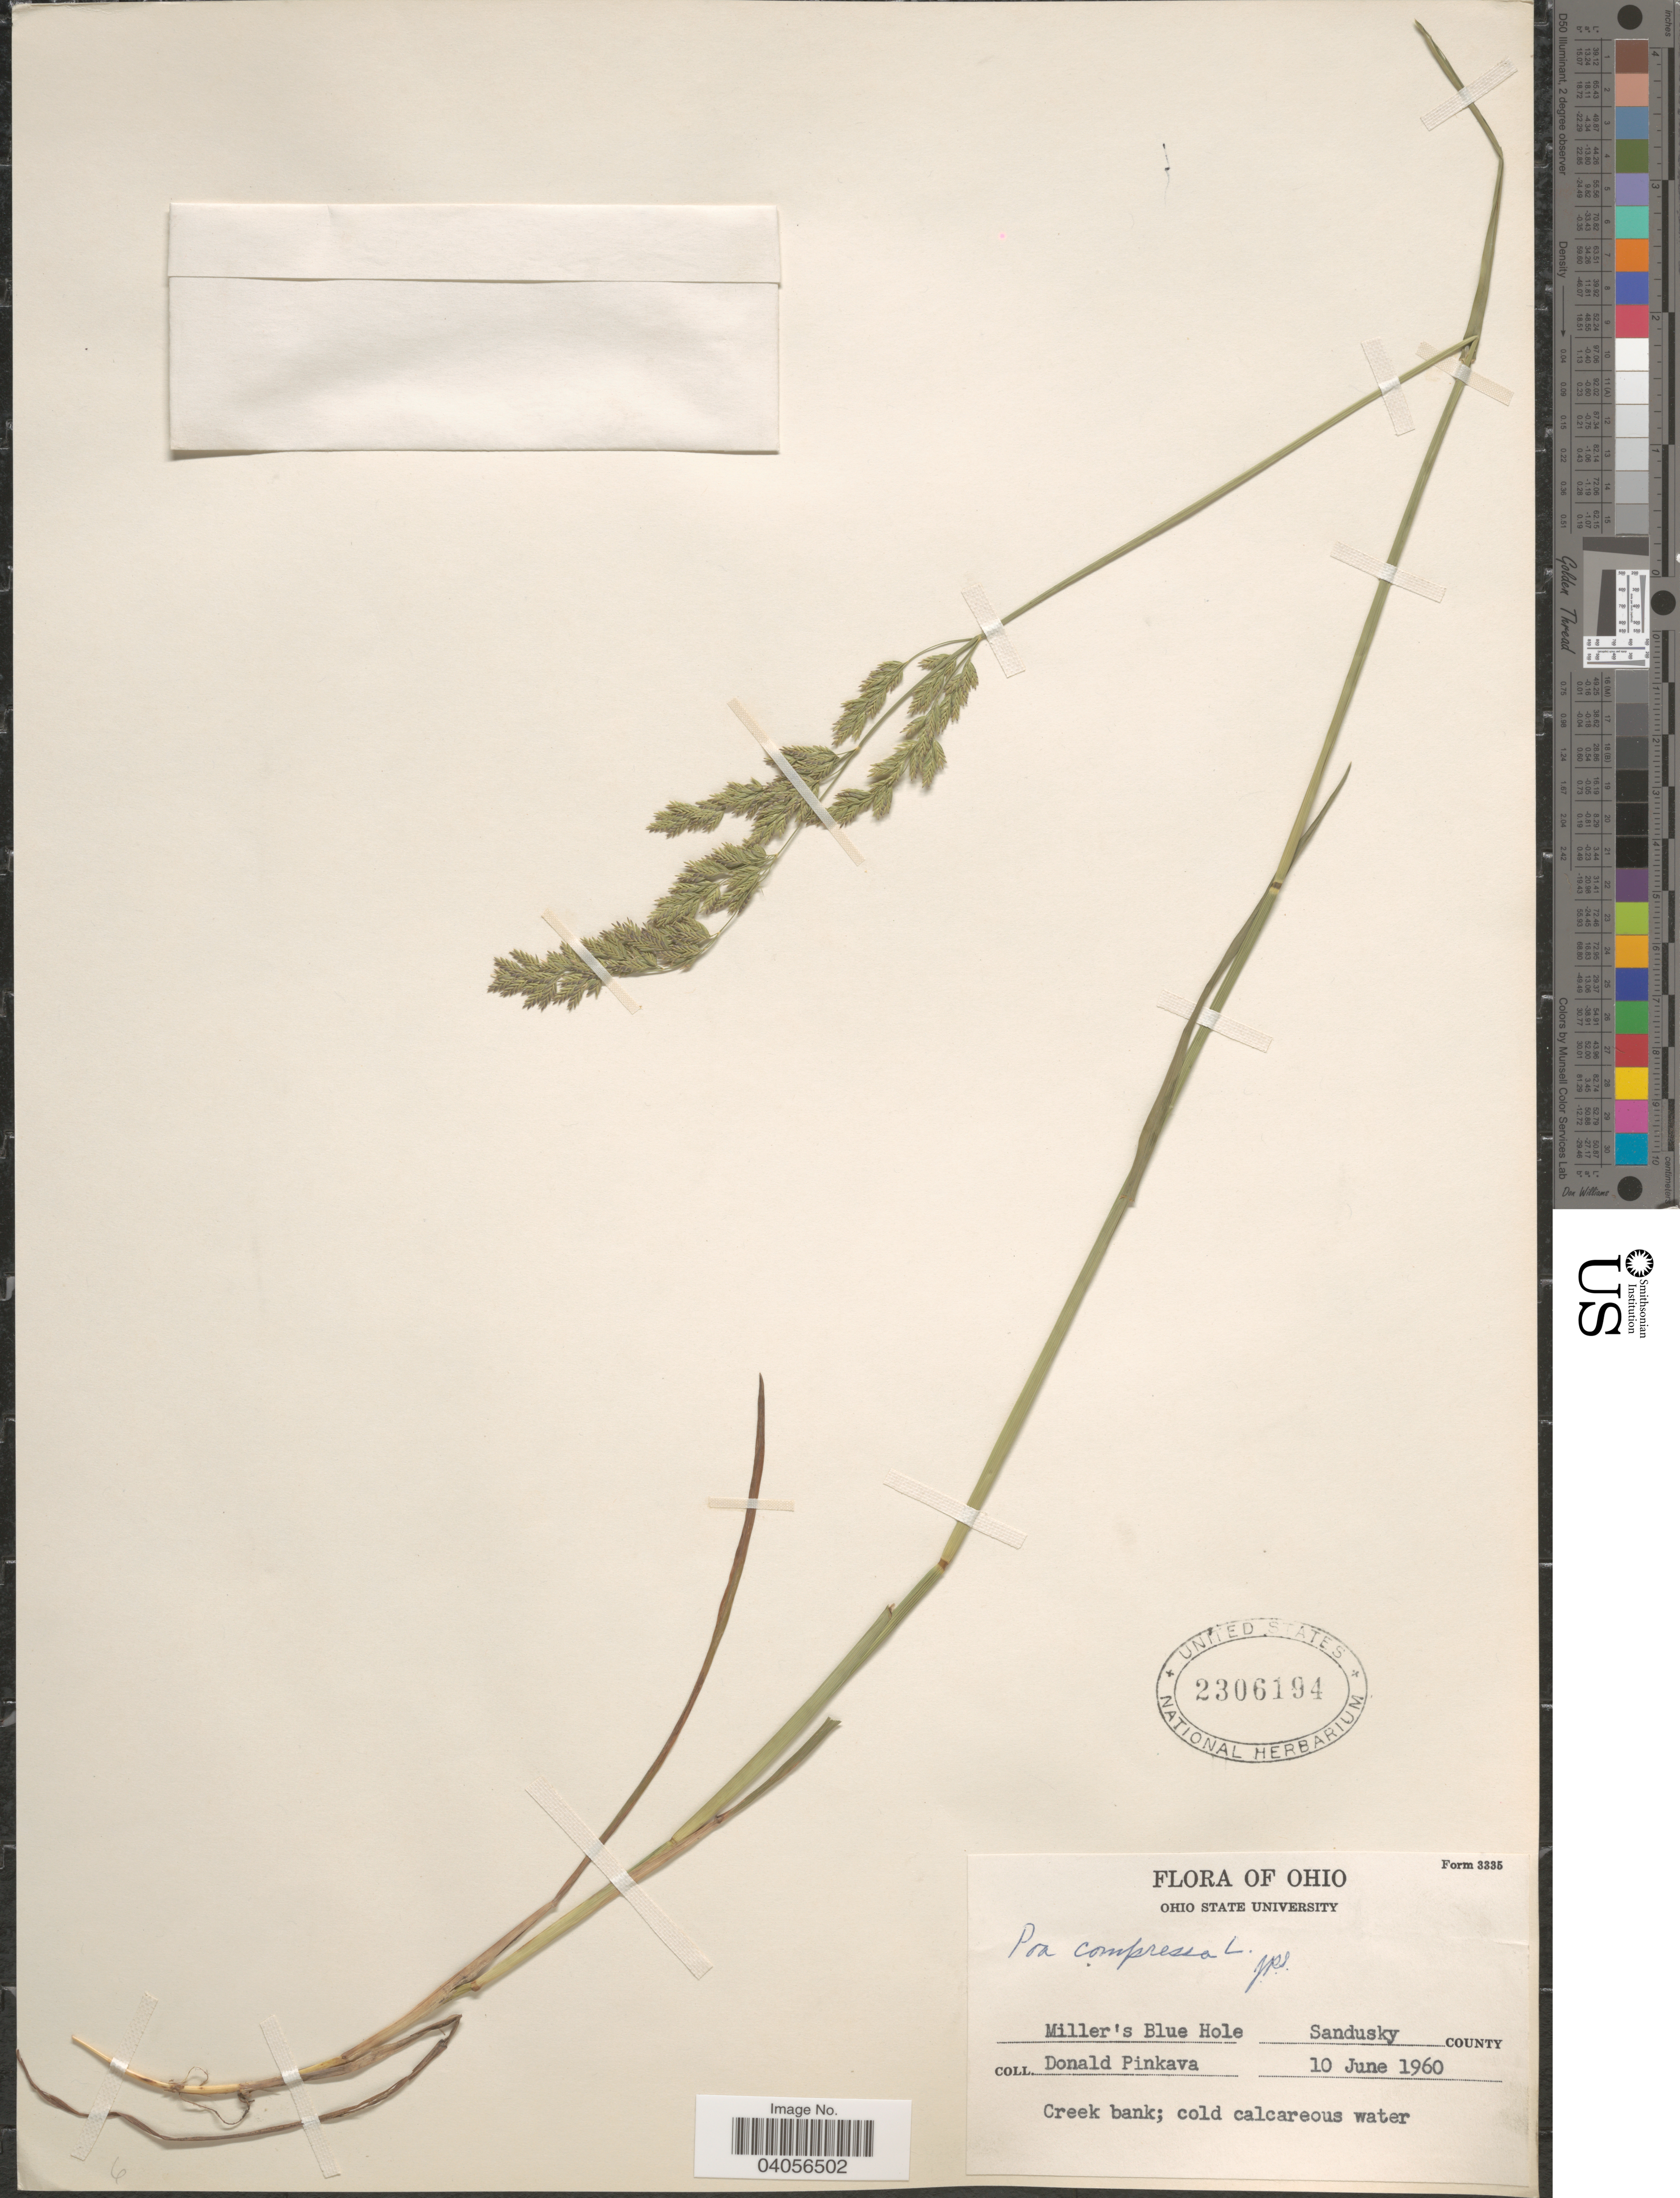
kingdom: Plantae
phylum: Tracheophyta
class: Liliopsida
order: Poales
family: Poaceae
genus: Poa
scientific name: Poa compressa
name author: L.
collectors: D. J. Pinkava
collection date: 1960-06-10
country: United States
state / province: Ohio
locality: Miller's Blue Hole. Sandusky County.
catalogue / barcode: US 2306194